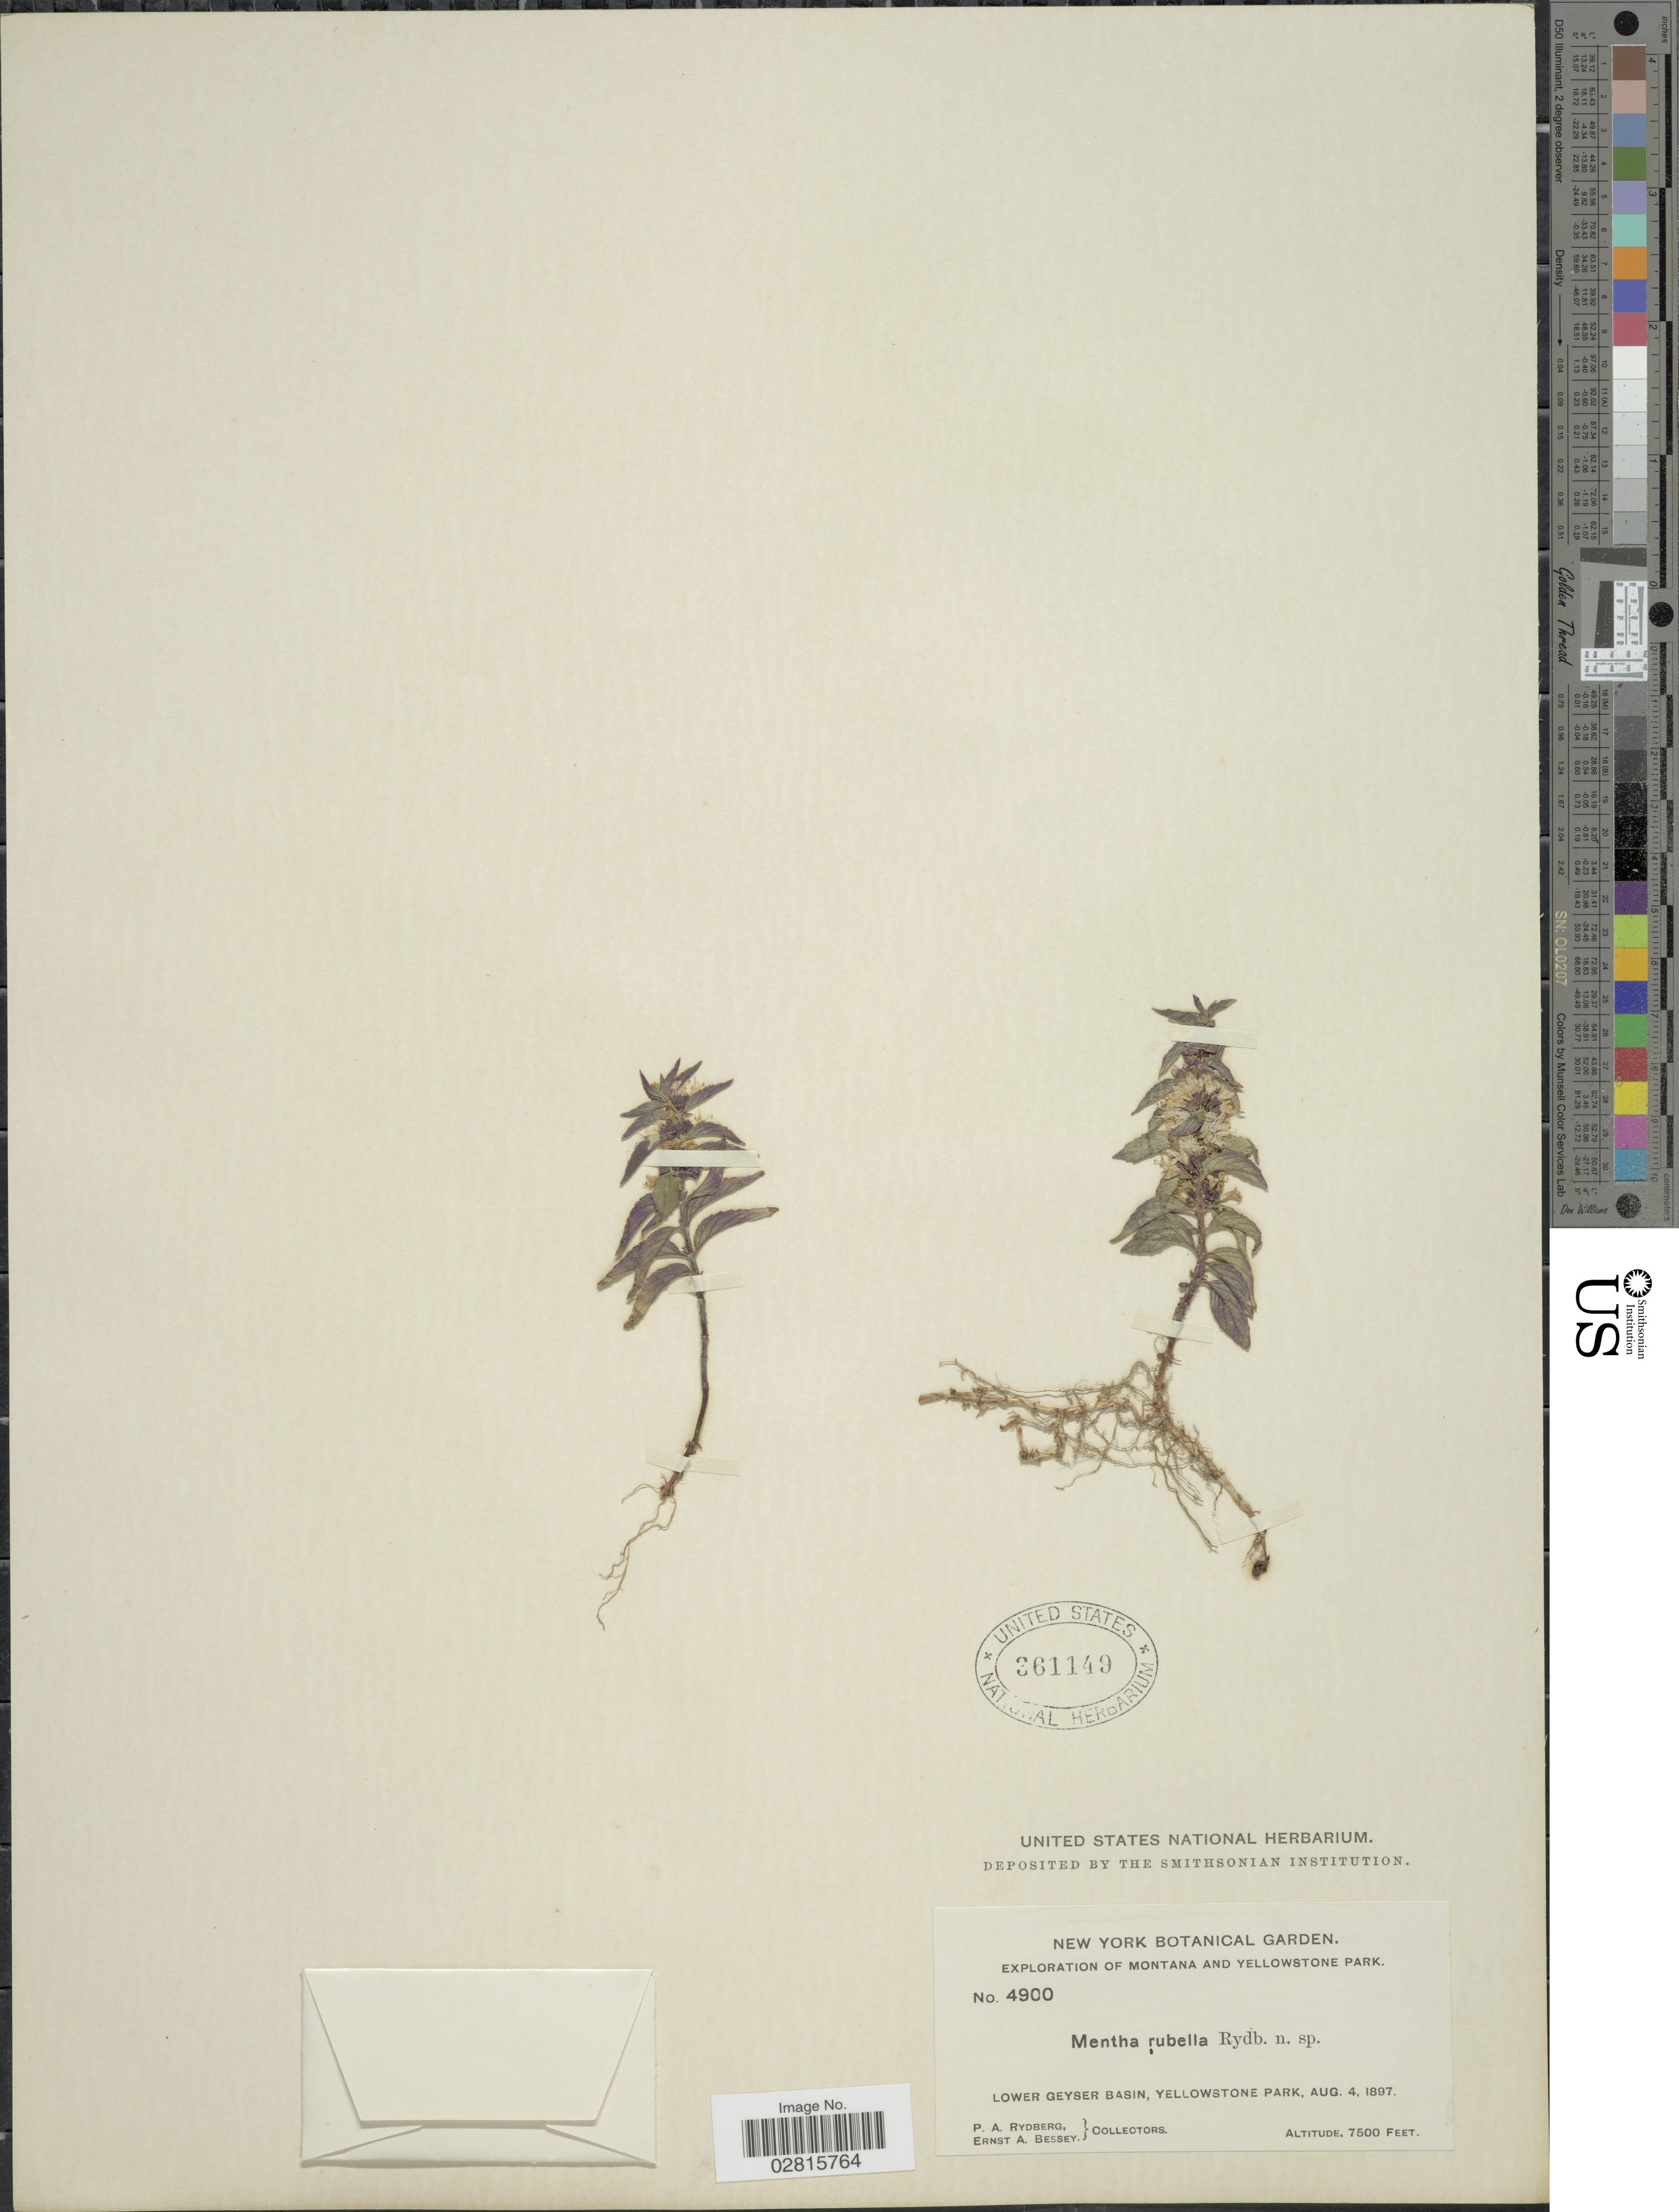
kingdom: Plantae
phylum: Tracheophyta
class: Magnoliopsida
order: Lamiales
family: Lamiaceae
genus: Mentha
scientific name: Mentha rubella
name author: Rydb.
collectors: P. A. Rydberg & E. A. Bessey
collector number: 4900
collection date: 1897-08-04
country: United States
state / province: Montana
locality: Yellowstone Park, Lower Geyser Basin.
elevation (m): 2286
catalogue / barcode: US 361149